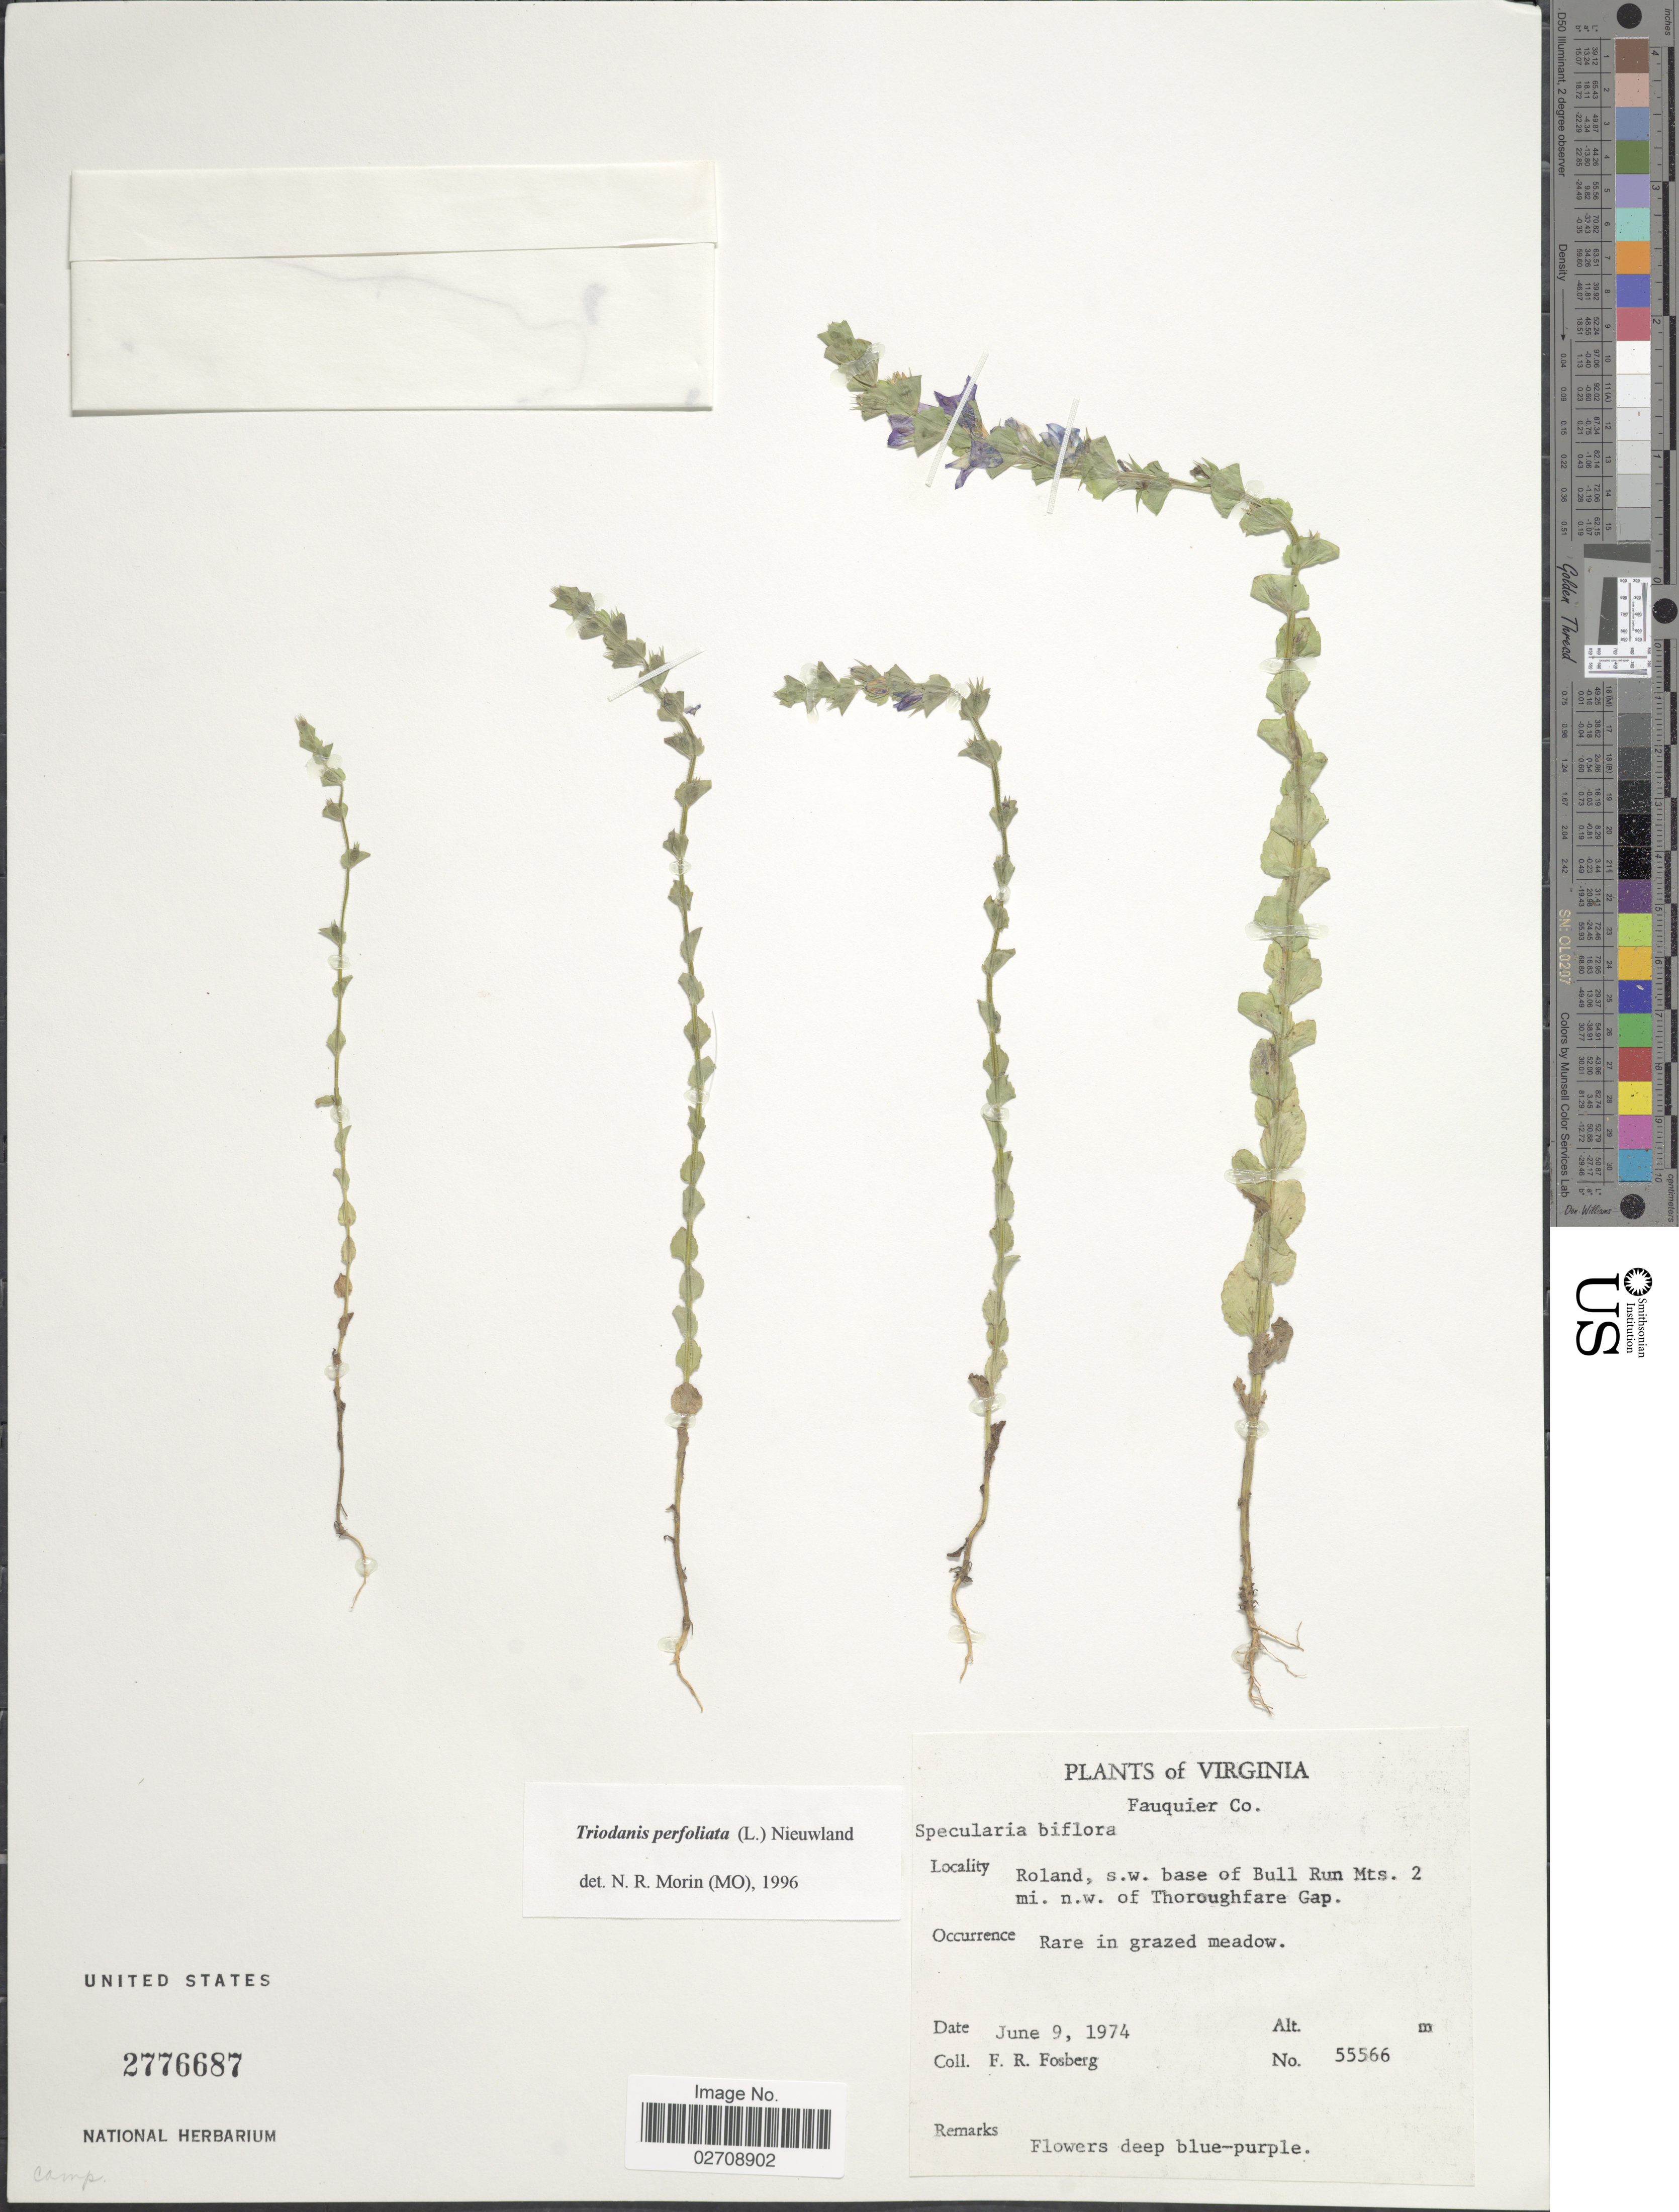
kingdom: Plantae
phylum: Tracheophyta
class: Magnoliopsida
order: Asterales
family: Campanulaceae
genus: Triodanis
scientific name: Triodanis perfoliata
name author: (L.) Nieuwl.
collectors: F. R. Fosberg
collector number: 55566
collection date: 1974-06-09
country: United States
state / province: Virginia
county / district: Fauquier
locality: Fauquier Co., Roland, s.w. base of Bull Run Mts., 2 mi. n.w. of Thoroughfare kGap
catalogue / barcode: US 2776687